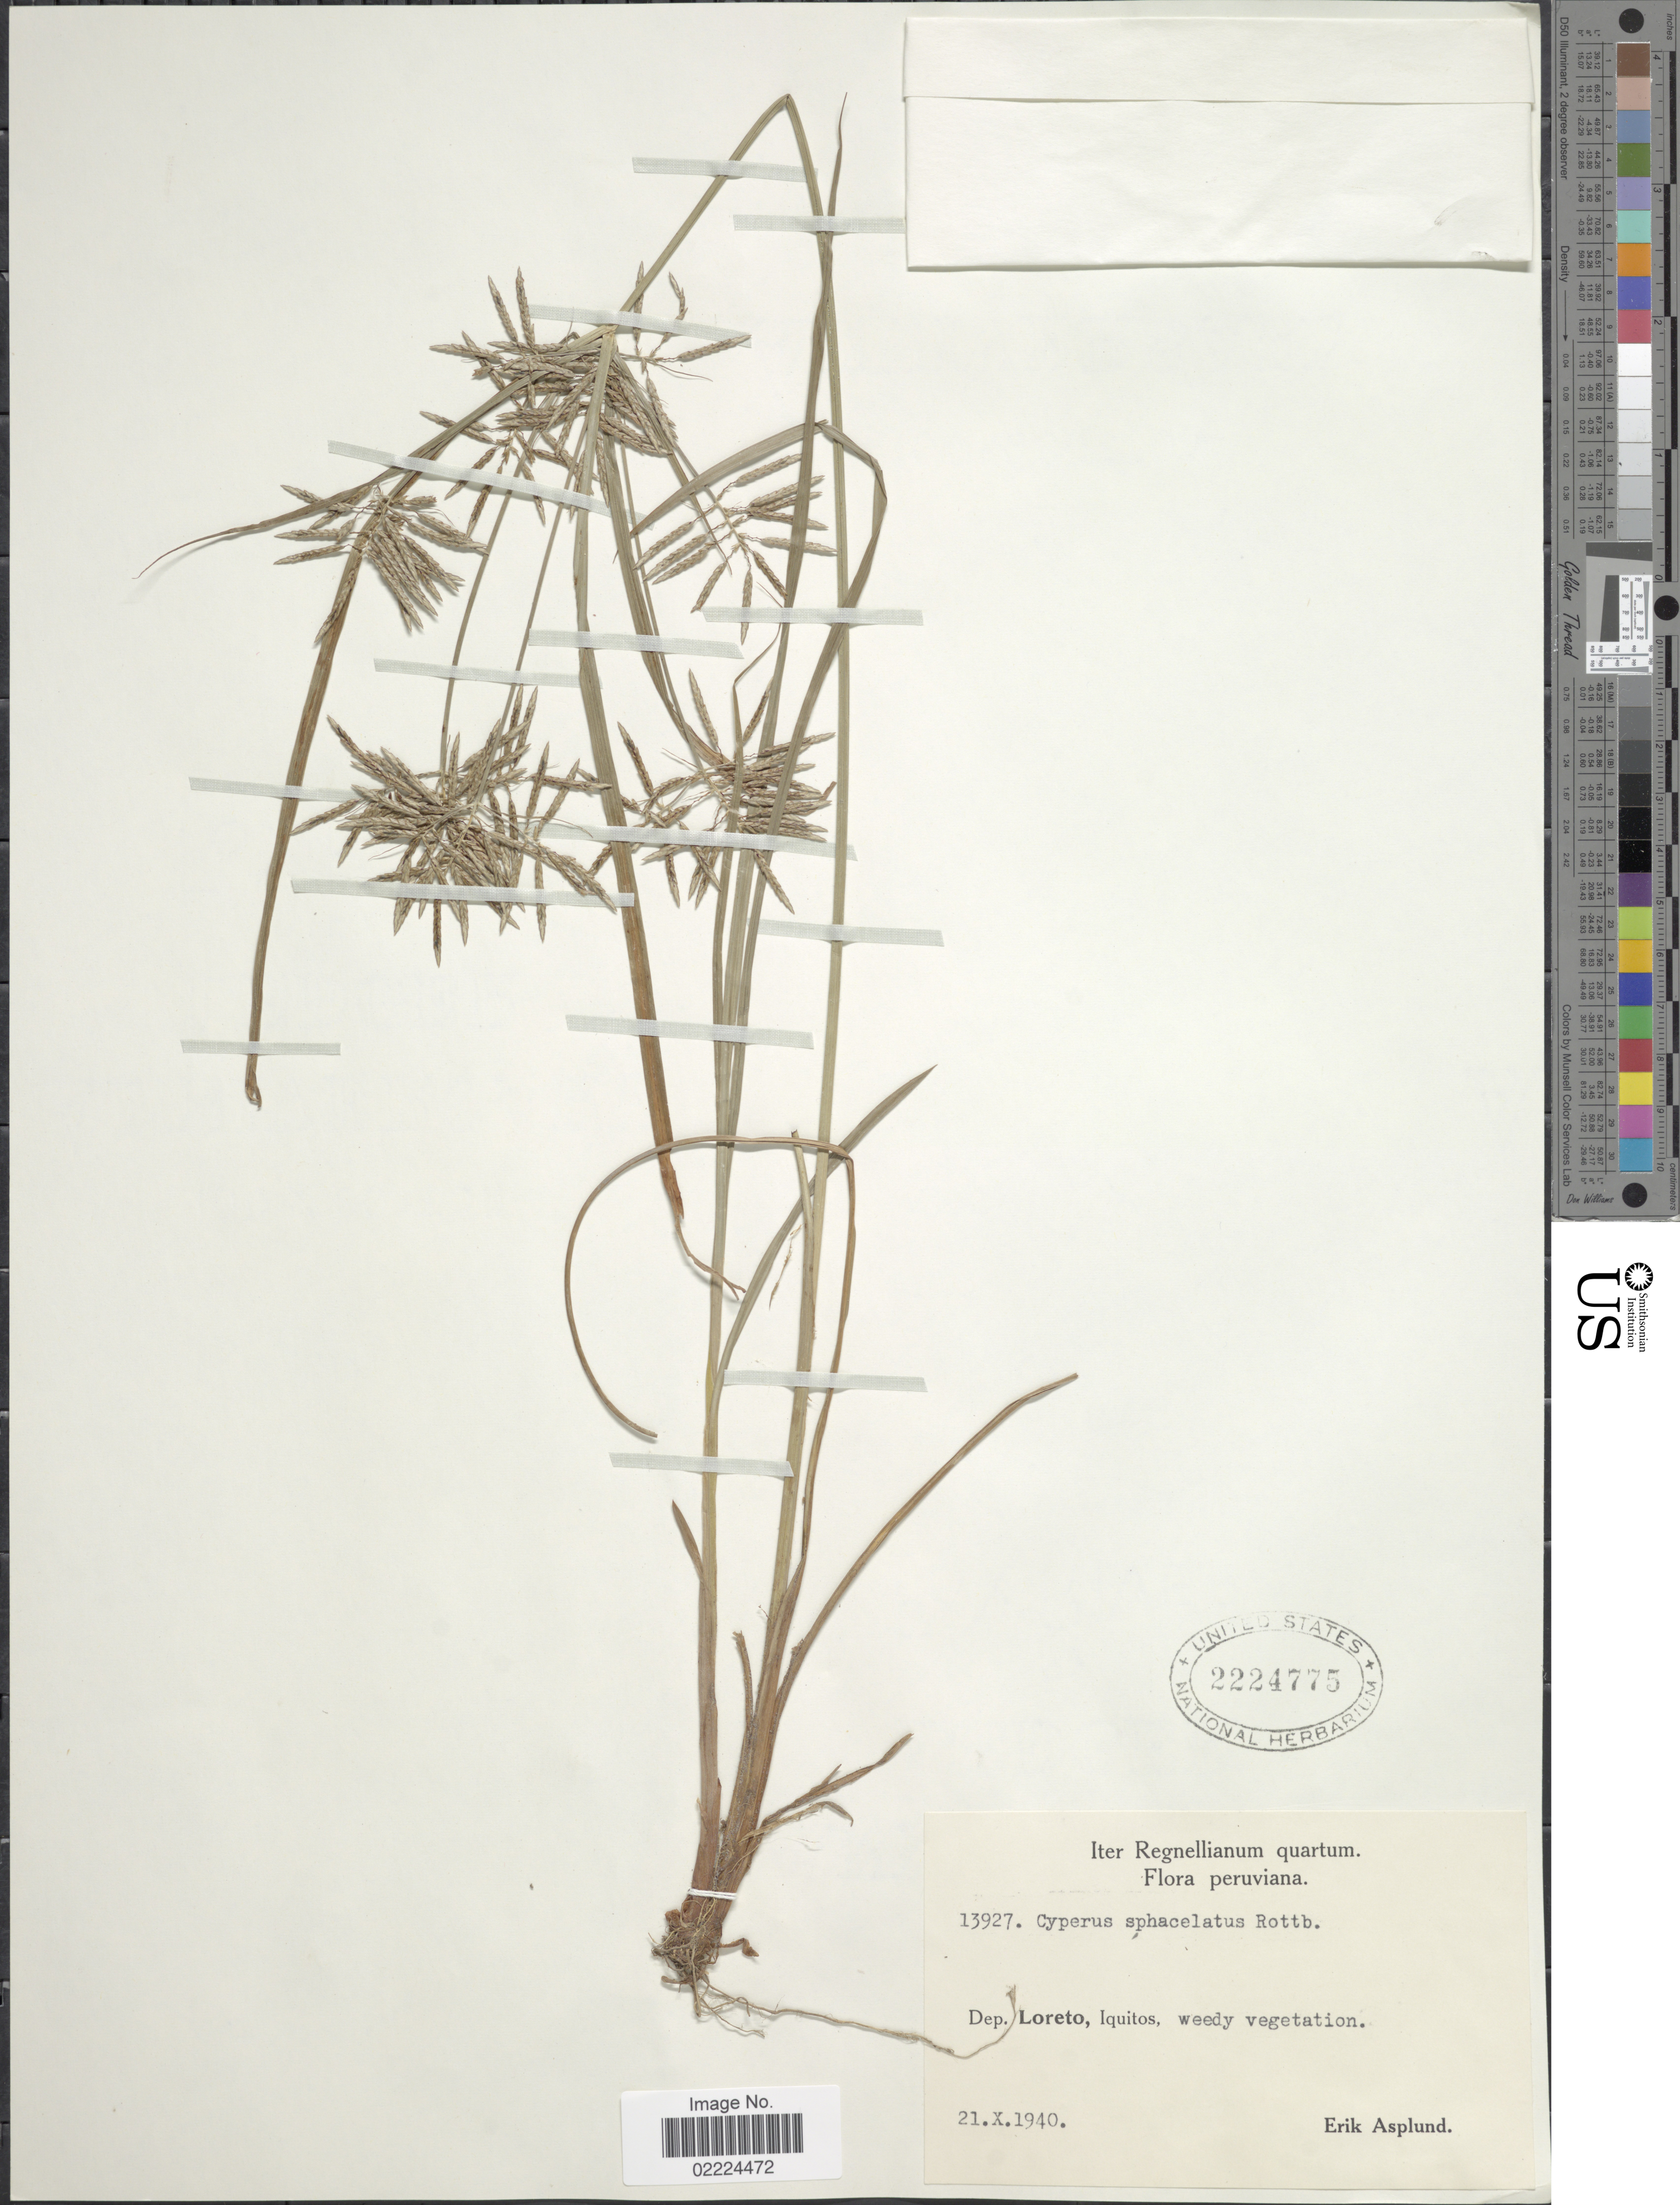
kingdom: Plantae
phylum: Tracheophyta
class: Liliopsida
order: Poales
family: Cyperaceae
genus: Cyperus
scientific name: Cyperus sphacelatus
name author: Rottb.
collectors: E. Asplund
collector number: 13927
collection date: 1940-10-21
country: Peru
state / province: Loreto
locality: Iquitos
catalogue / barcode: US 2224775